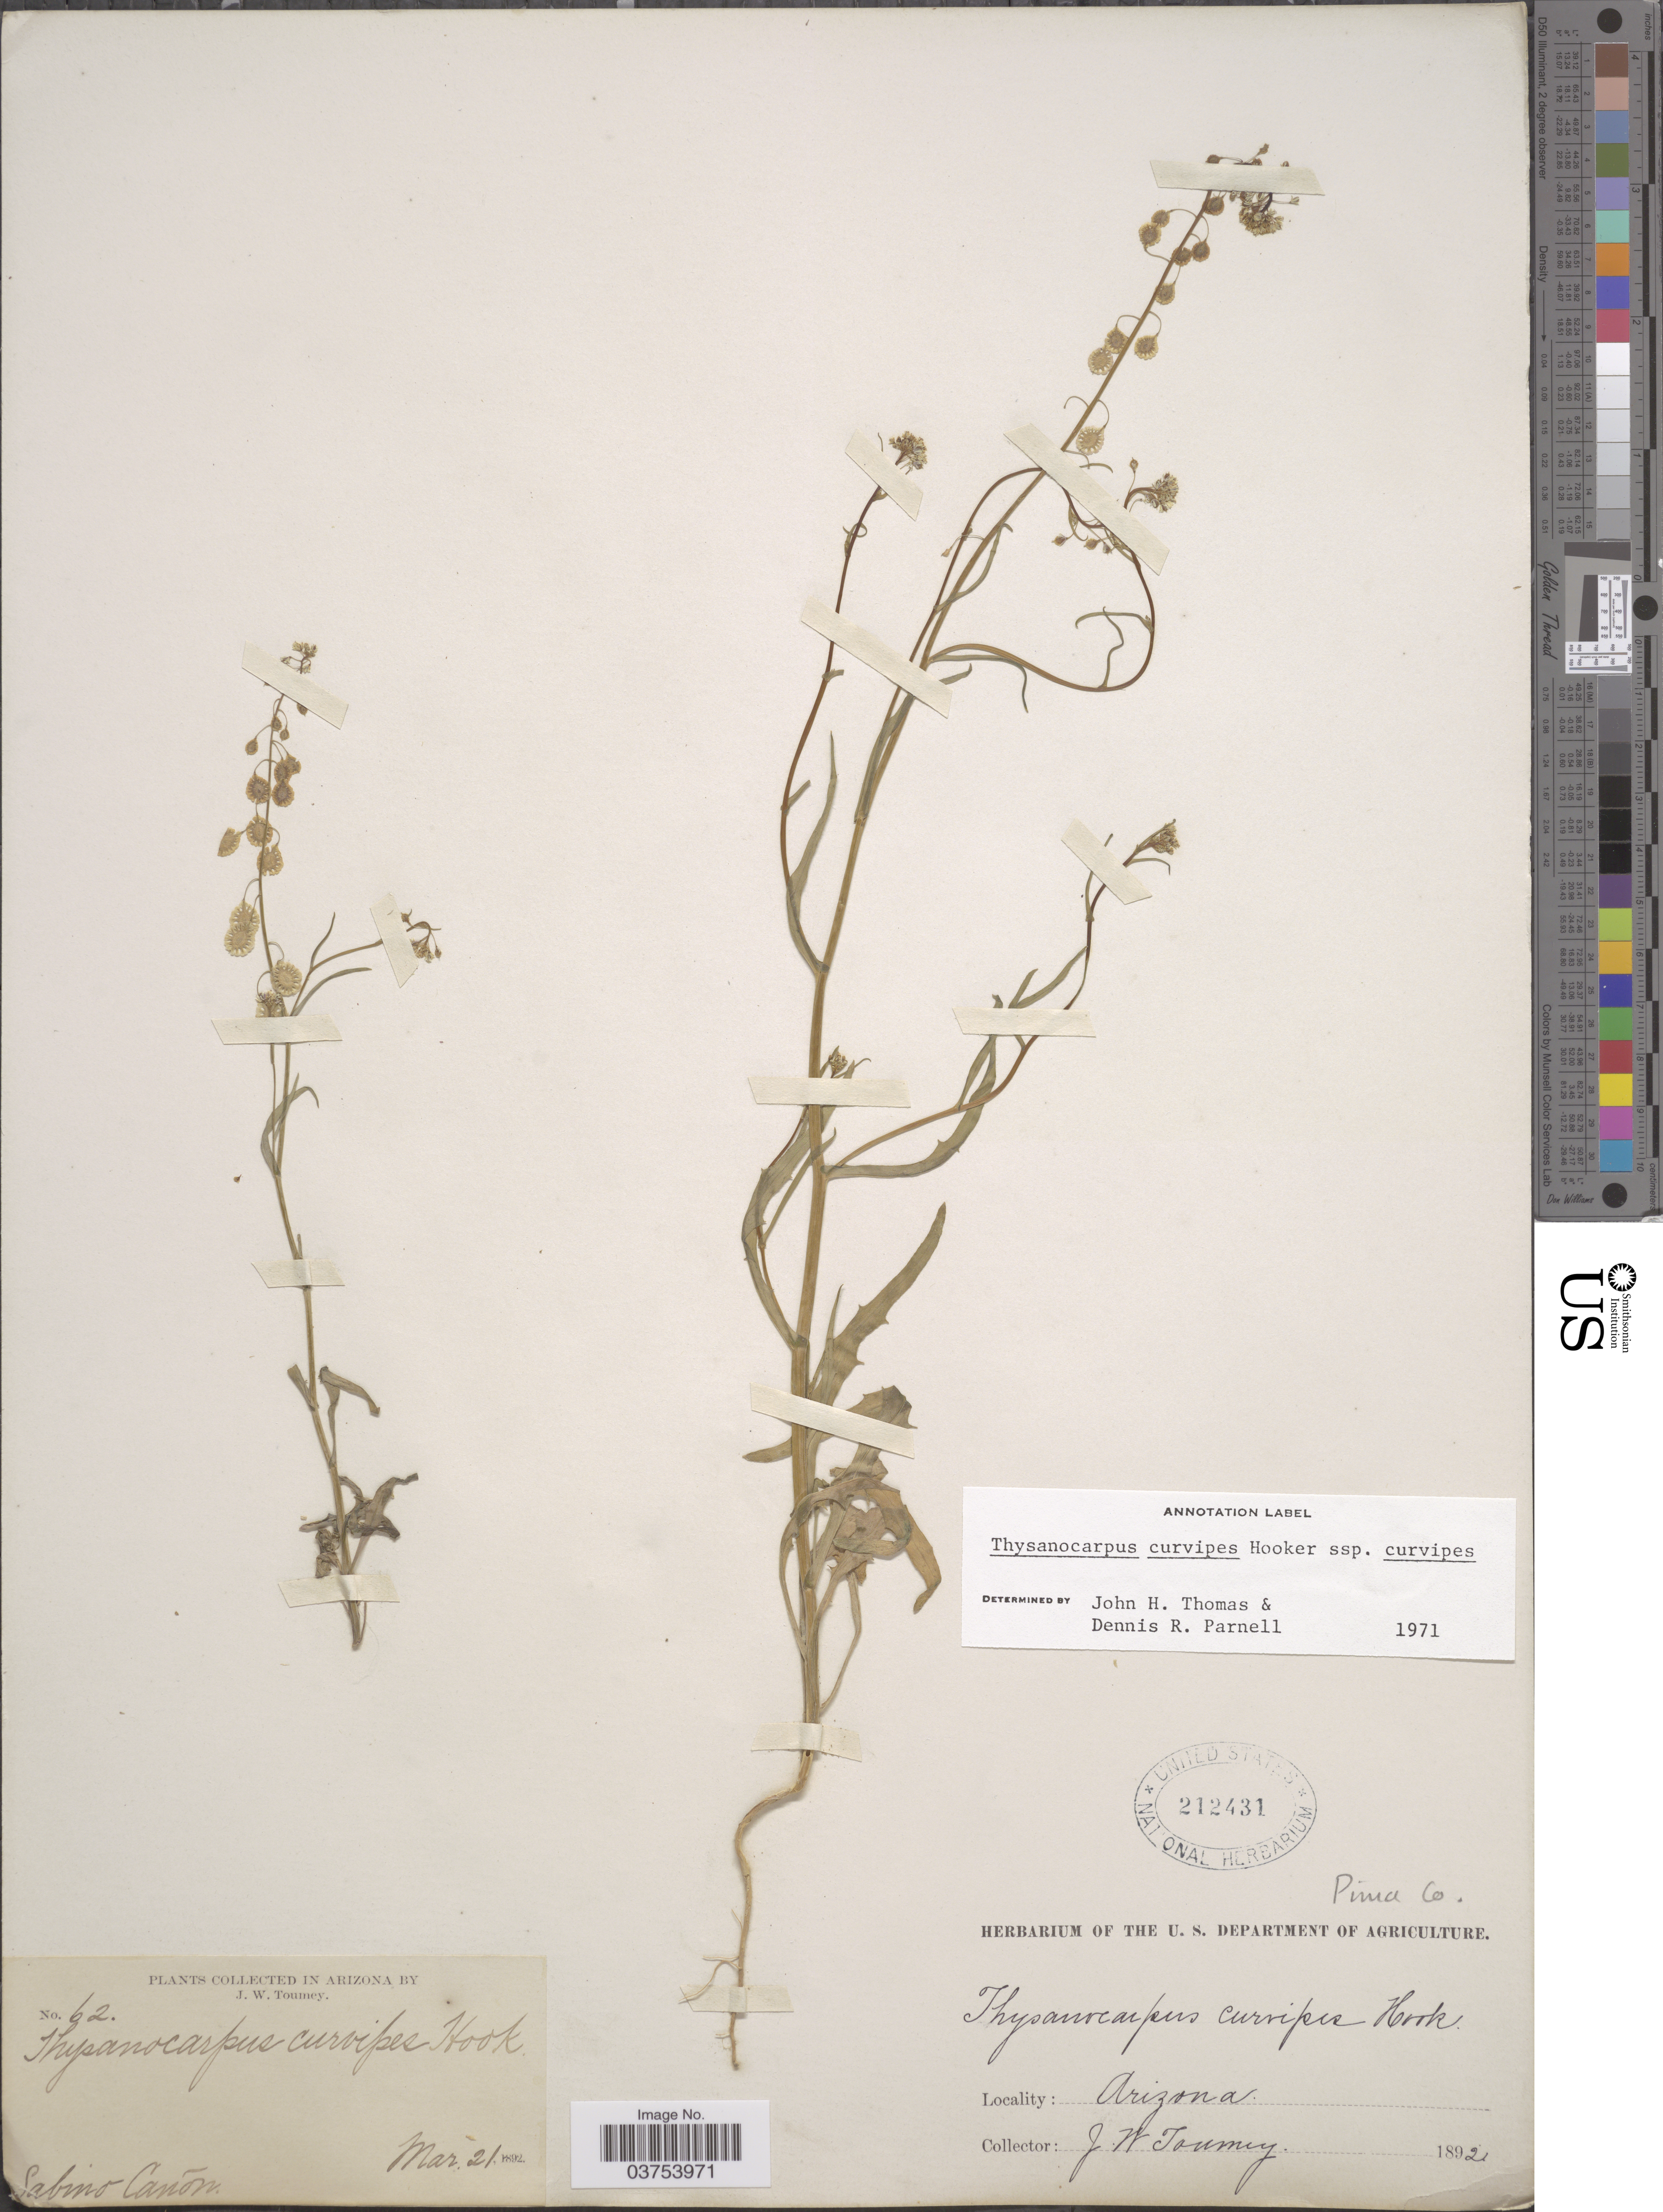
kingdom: Plantae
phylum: Tracheophyta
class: Magnoliopsida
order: Brassicales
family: Brassicaceae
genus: Thysanocarpus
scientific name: Thysanocarpus curvipes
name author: Hook.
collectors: J. W. Toumey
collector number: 62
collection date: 1892-03-21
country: United States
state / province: Arizona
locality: Sabino Cañon. Pima Co.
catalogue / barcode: US 212431